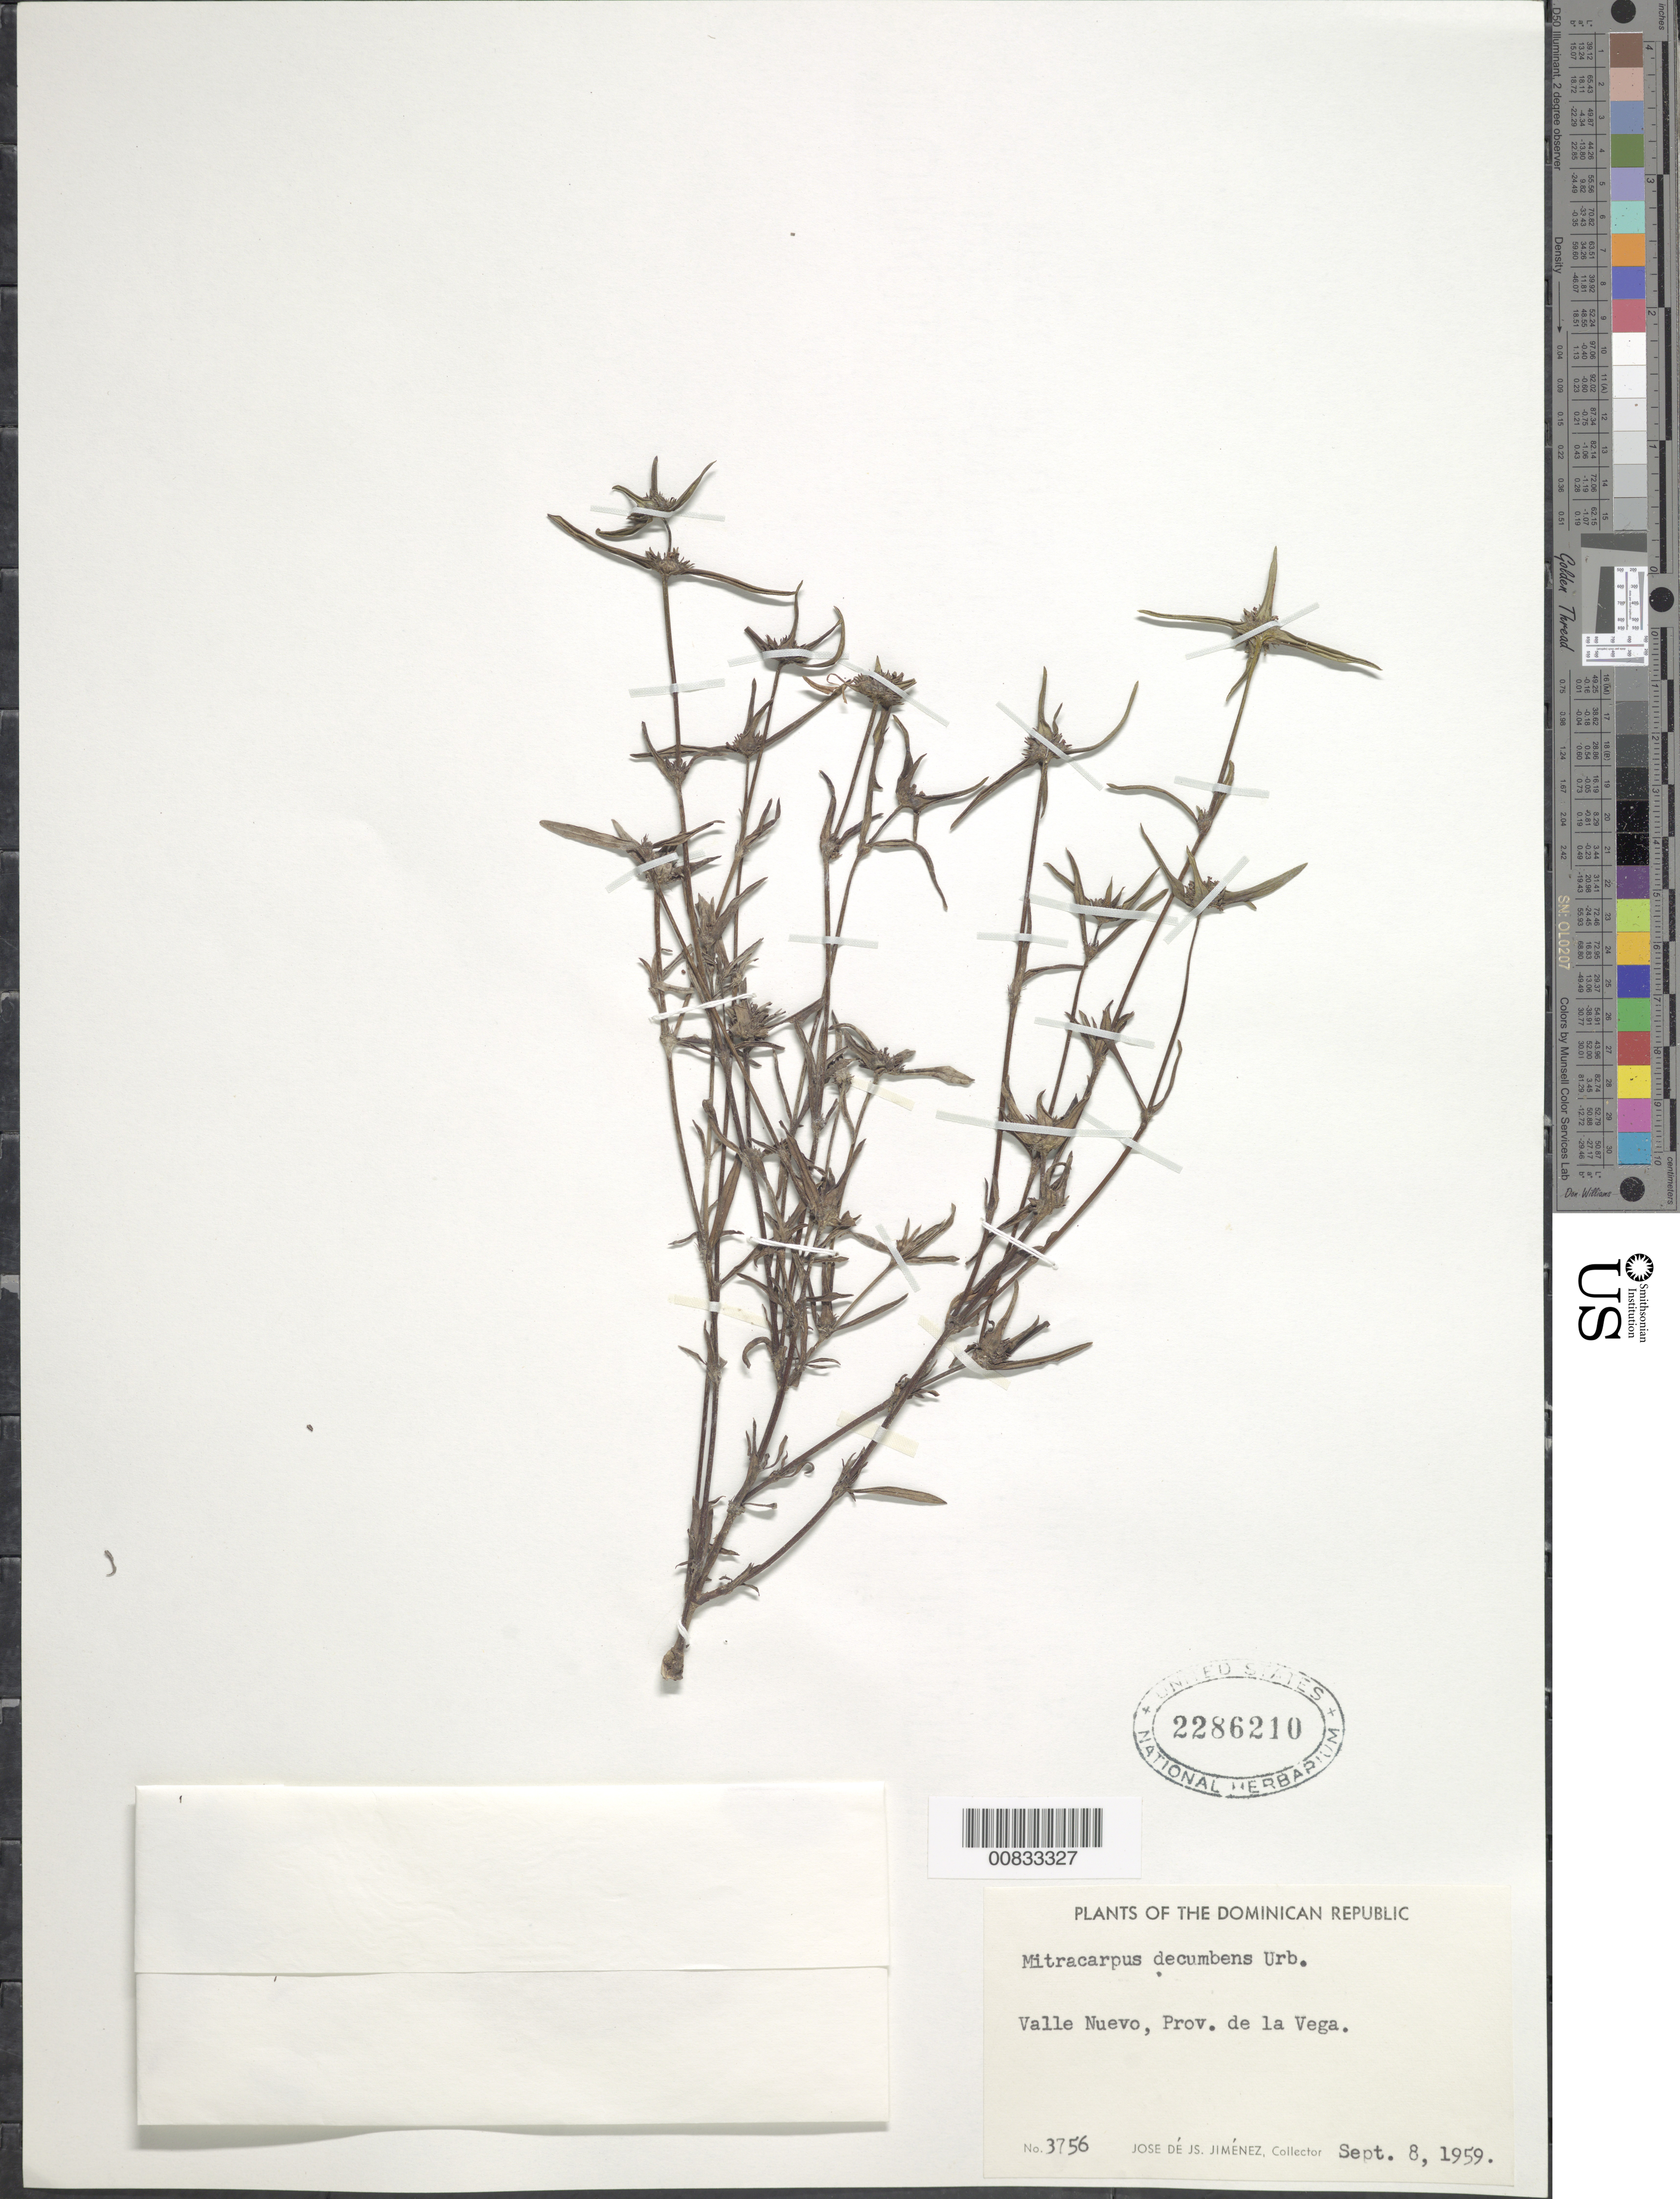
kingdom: Plantae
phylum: Tracheophyta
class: Magnoliopsida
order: Gentianales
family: Rubiaceae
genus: Mitracarpus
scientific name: Mitracarpus decumbens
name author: Urb.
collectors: J. J. Jiménez Almonte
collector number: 3756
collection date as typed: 08 Sep 1959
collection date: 1959-09-08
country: Dominican Republic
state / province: La Vega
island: Hispaniola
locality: Valle Nuevo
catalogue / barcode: US 2286210